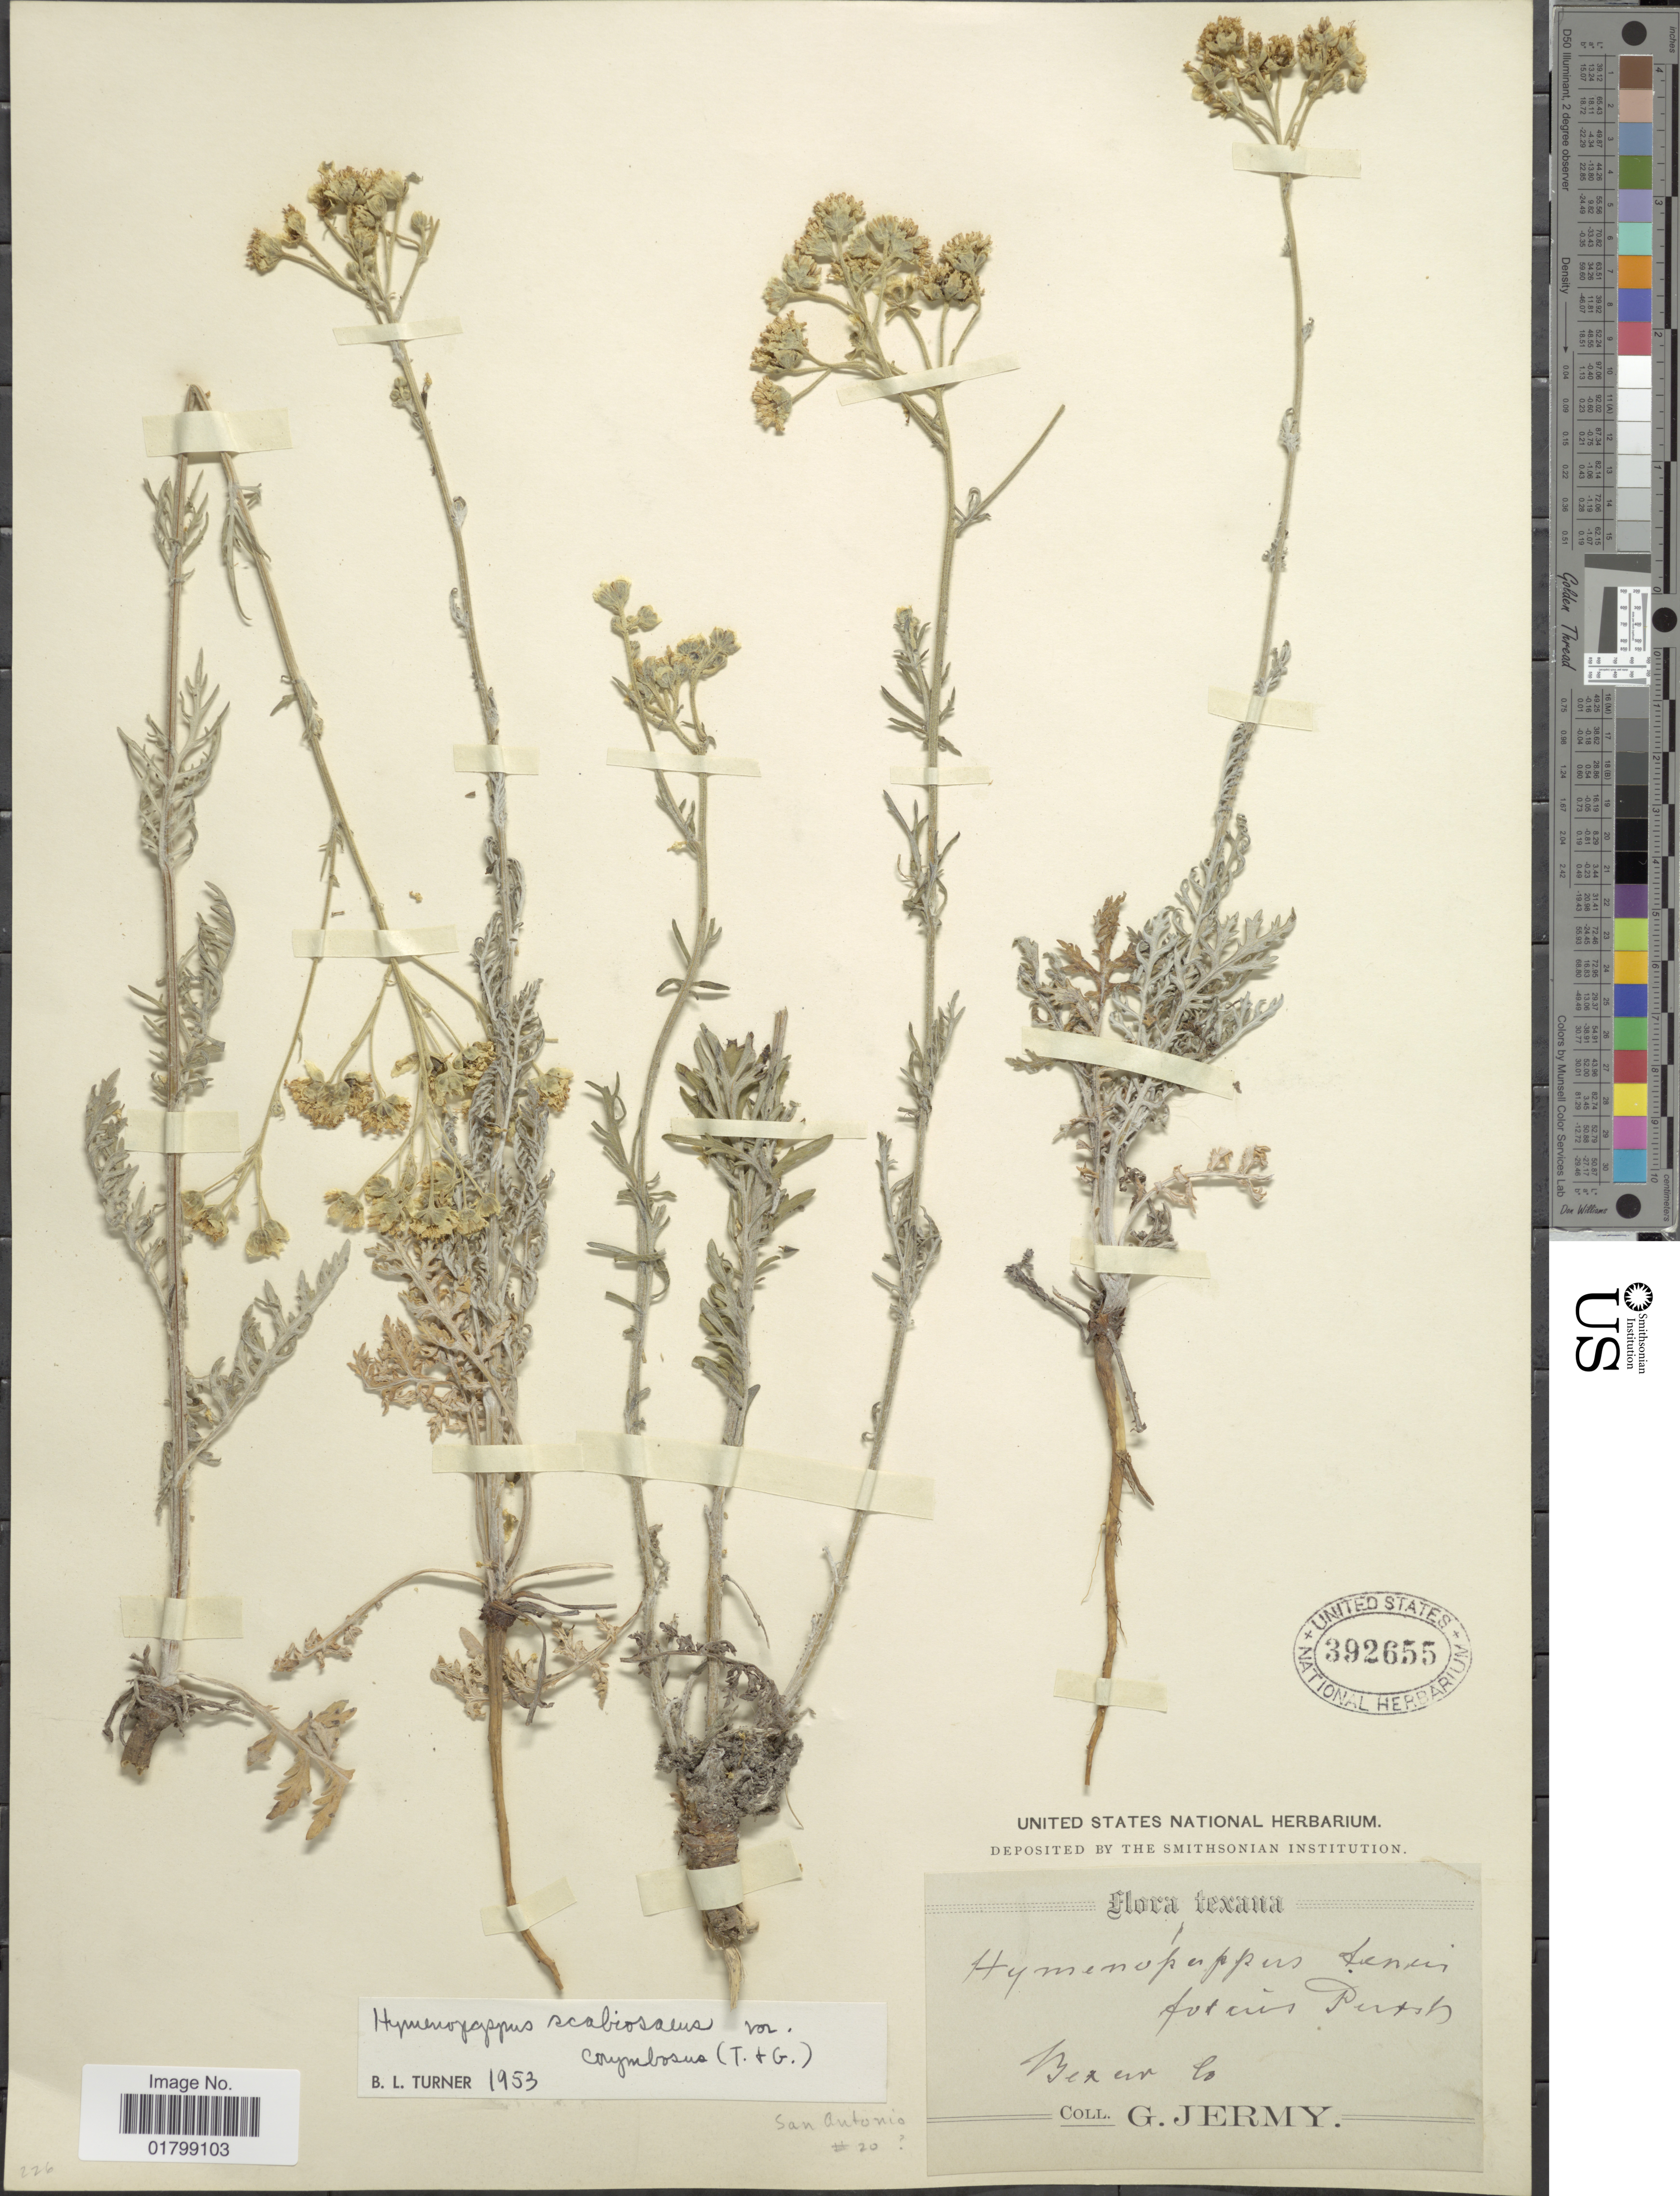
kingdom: Plantae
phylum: Tracheophyta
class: Magnoliopsida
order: Asterales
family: Asteraceae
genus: Hymenopappus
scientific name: Hymenopappus scabiosaeus var. corymbosus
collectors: G. Jermy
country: United States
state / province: Texas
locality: Bexer Co. San Antionio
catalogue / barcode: US 392655